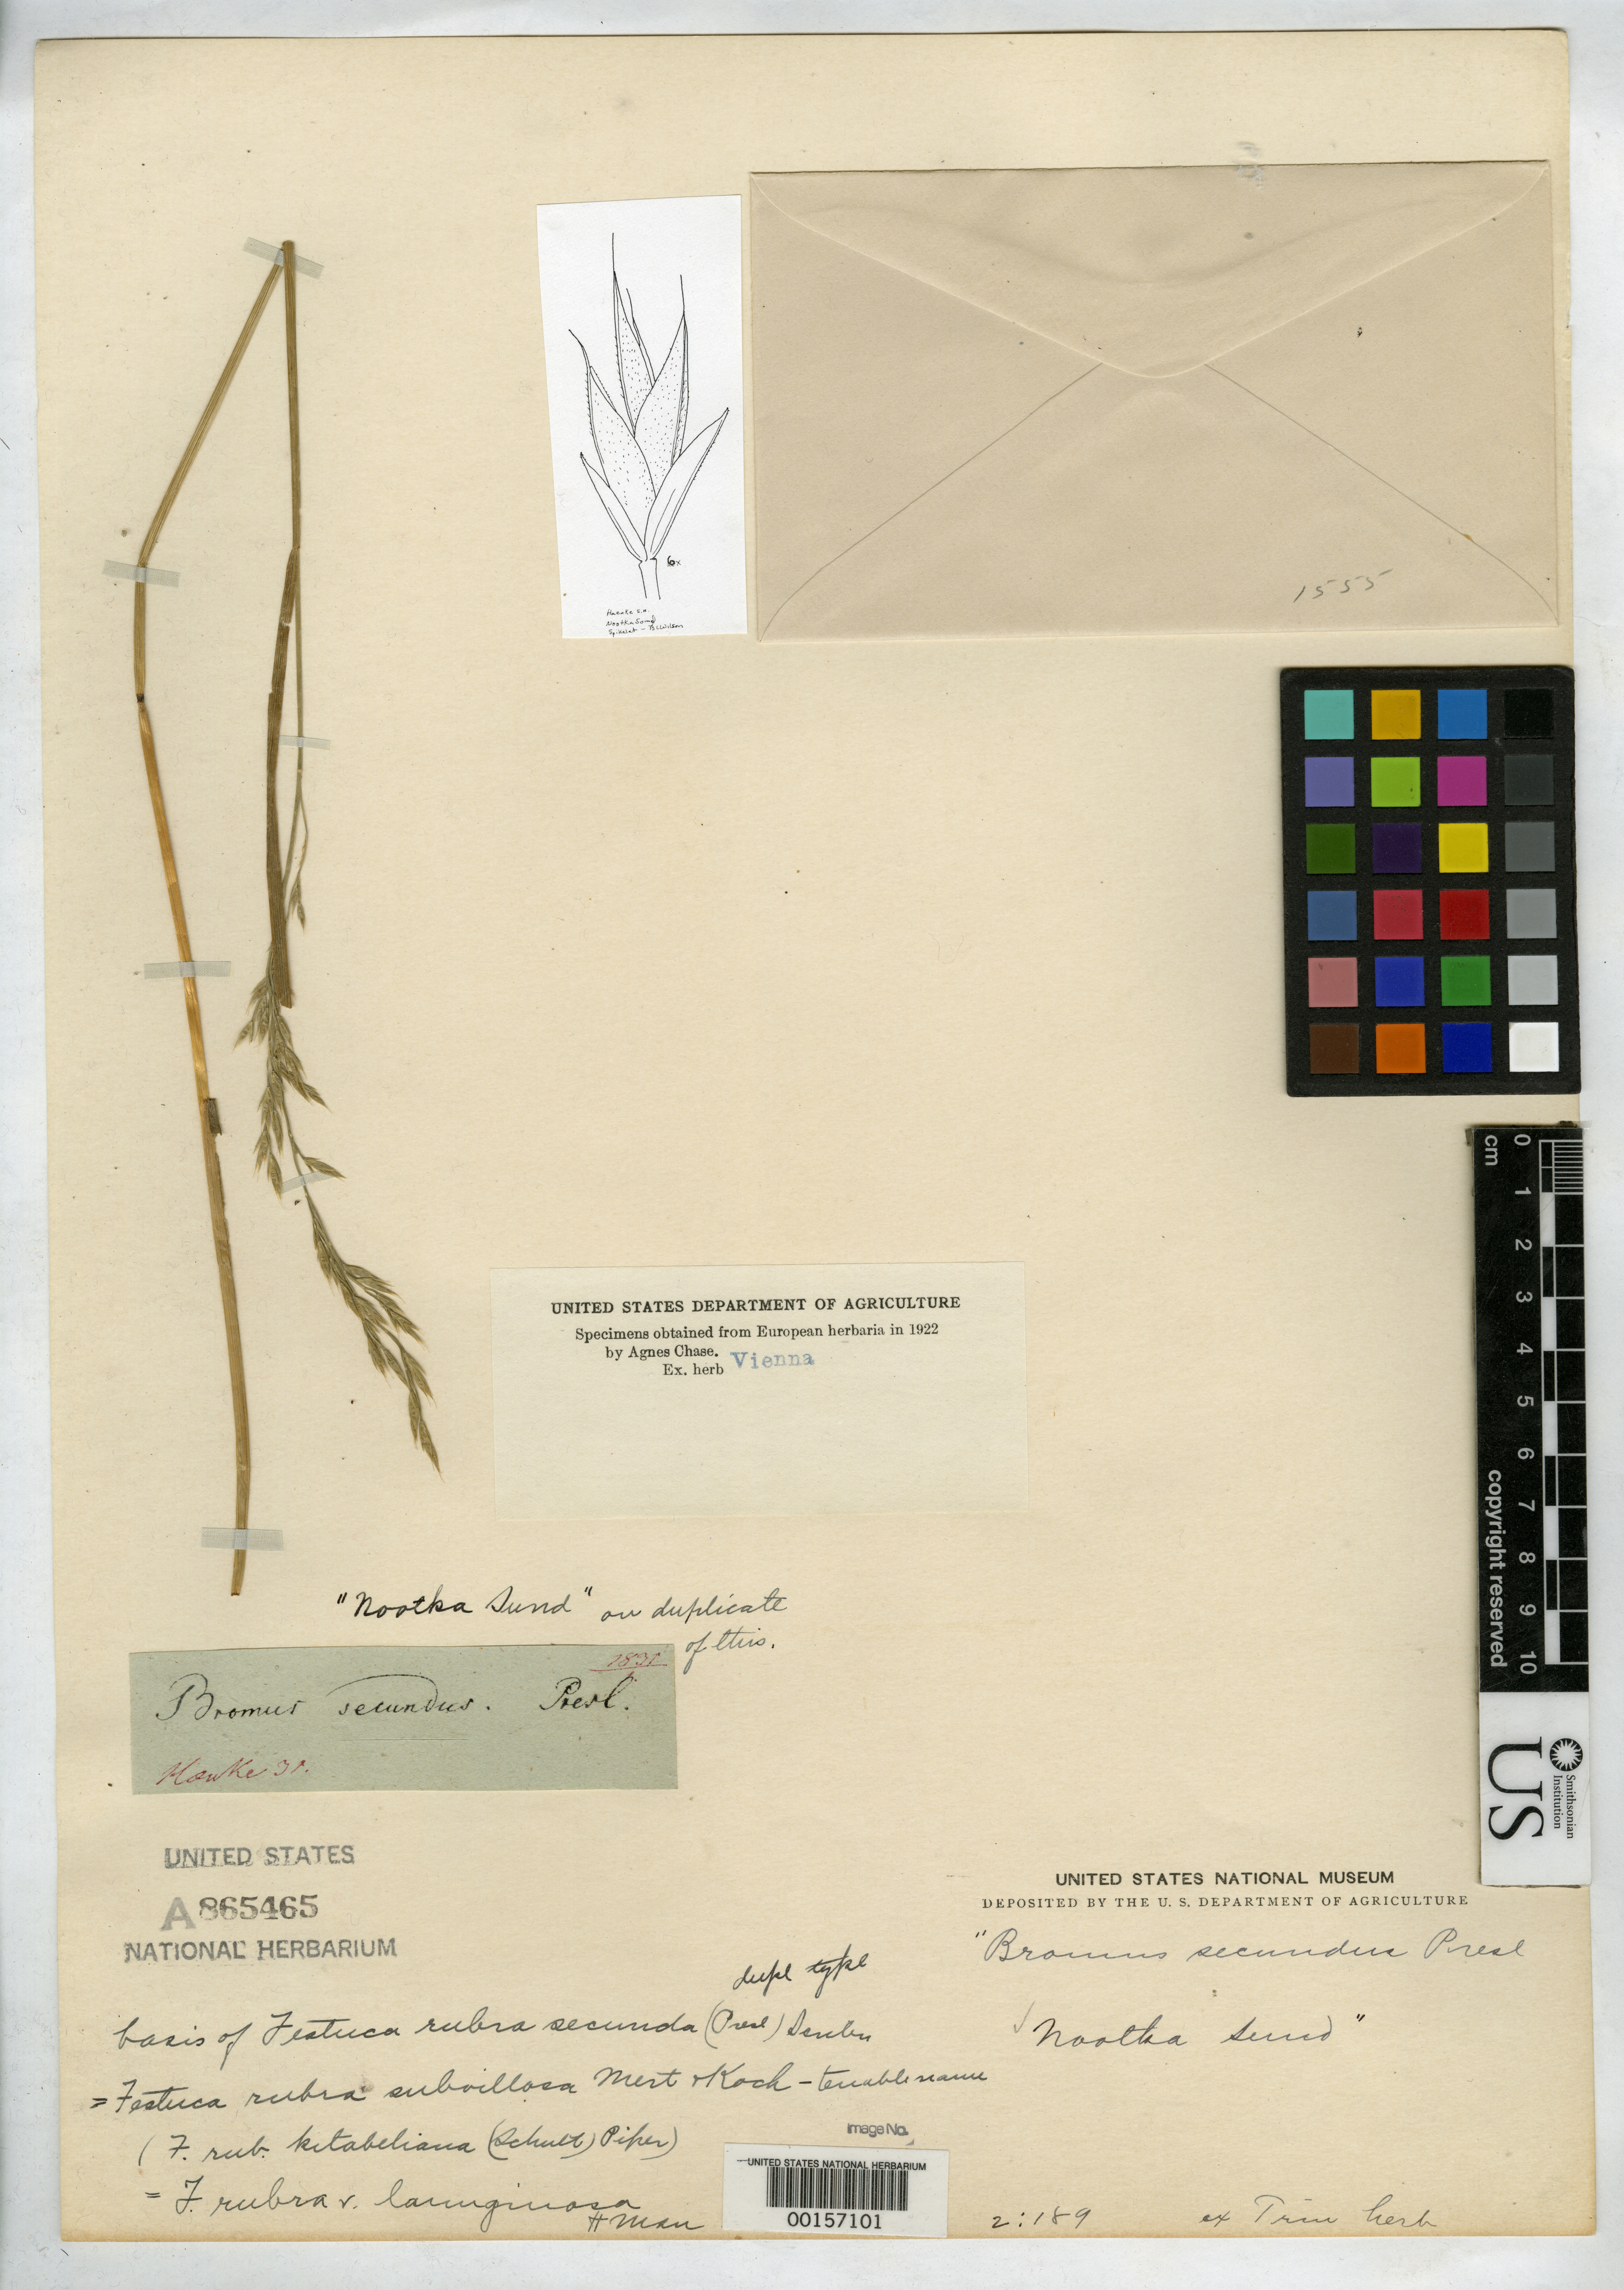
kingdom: Plantae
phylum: Tracheophyta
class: Liliopsida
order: Poales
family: Poaceae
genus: Bromus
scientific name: Bromus secundus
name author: C. Presl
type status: Type Collection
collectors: T. P. X. Haenke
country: Canada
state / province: British Columbia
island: Vancouver Island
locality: Nootka Sound.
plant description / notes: Fragmentary material of type specimen ex herb. Trinius (Vienna). Contains culm with infl. and leaf.; Basis of Festuca rubra var. secunda. ex Herb. Vienna.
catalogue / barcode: US 865465A